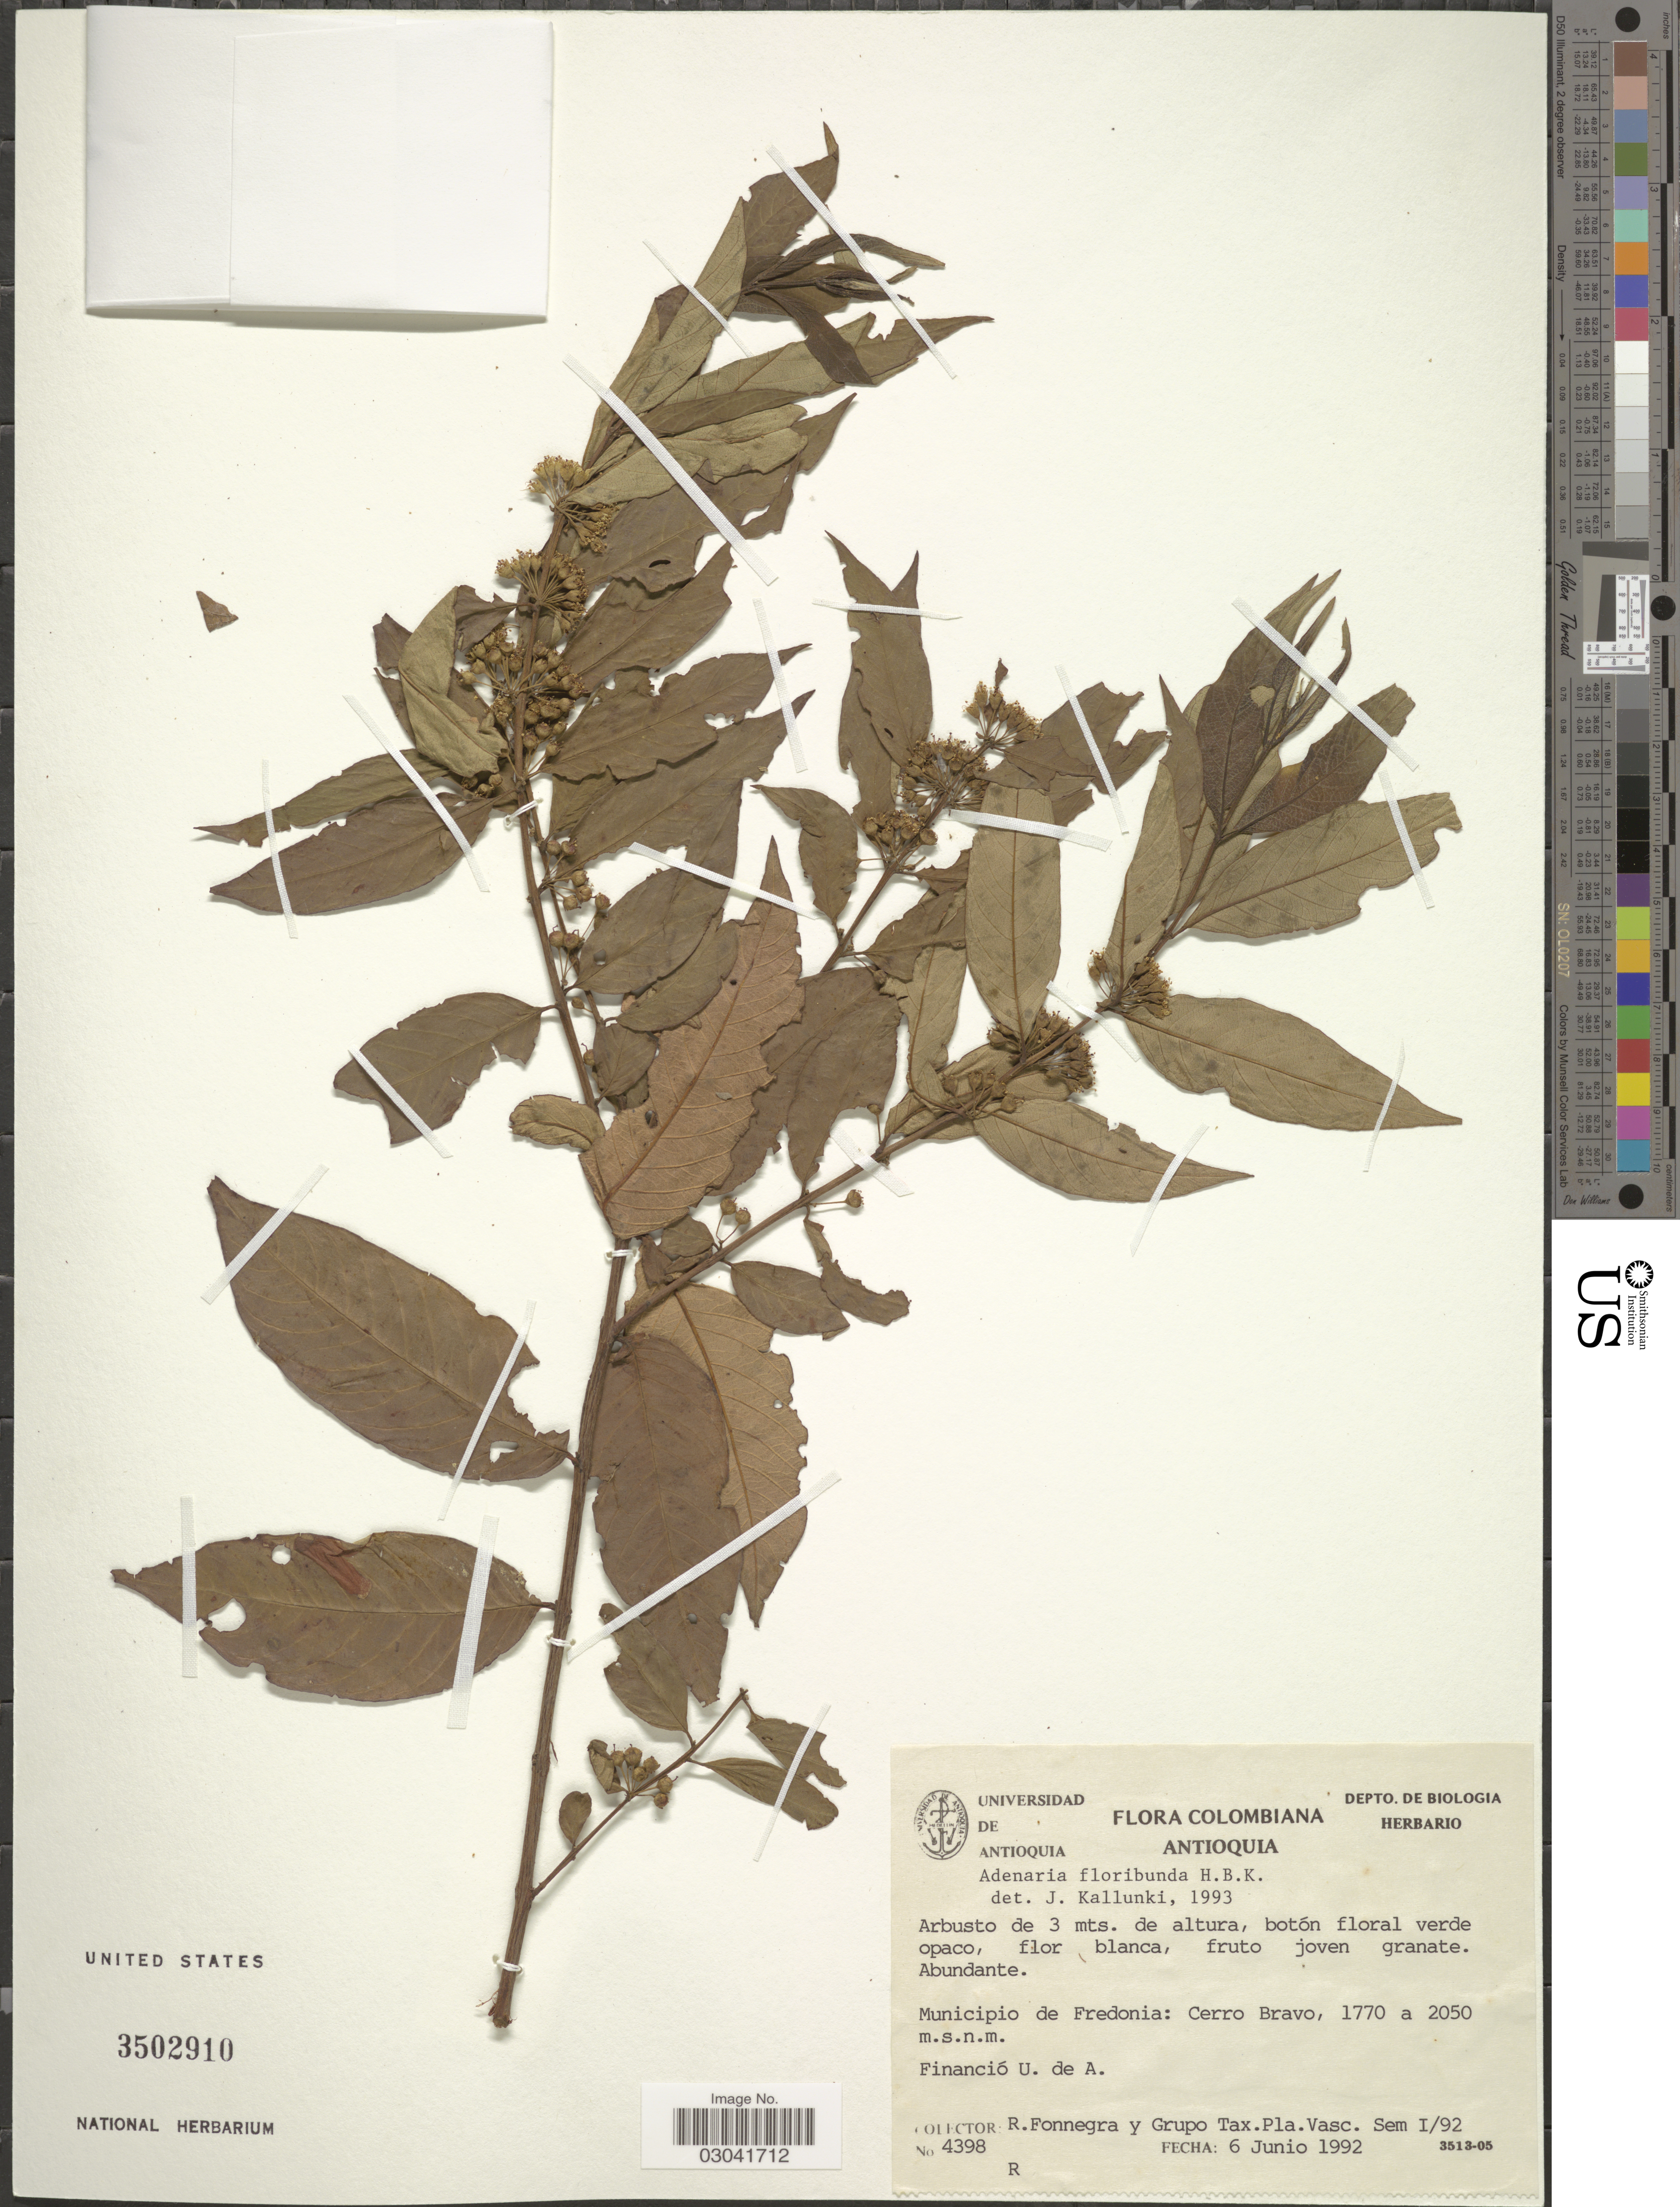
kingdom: Plantae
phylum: Tracheophyta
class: Magnoliopsida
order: Myrtales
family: Lythraceae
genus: Adenaria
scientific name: Adenaria floribunda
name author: Kunth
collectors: R. Fonnegra G. & Grupo Tax. Plan. Vasc. Sem 1/92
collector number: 4398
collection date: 1992-06-06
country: Colombia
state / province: Antioquia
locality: Municipio de Fredonia: Cerro Bravo.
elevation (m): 1770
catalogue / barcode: US 3502910